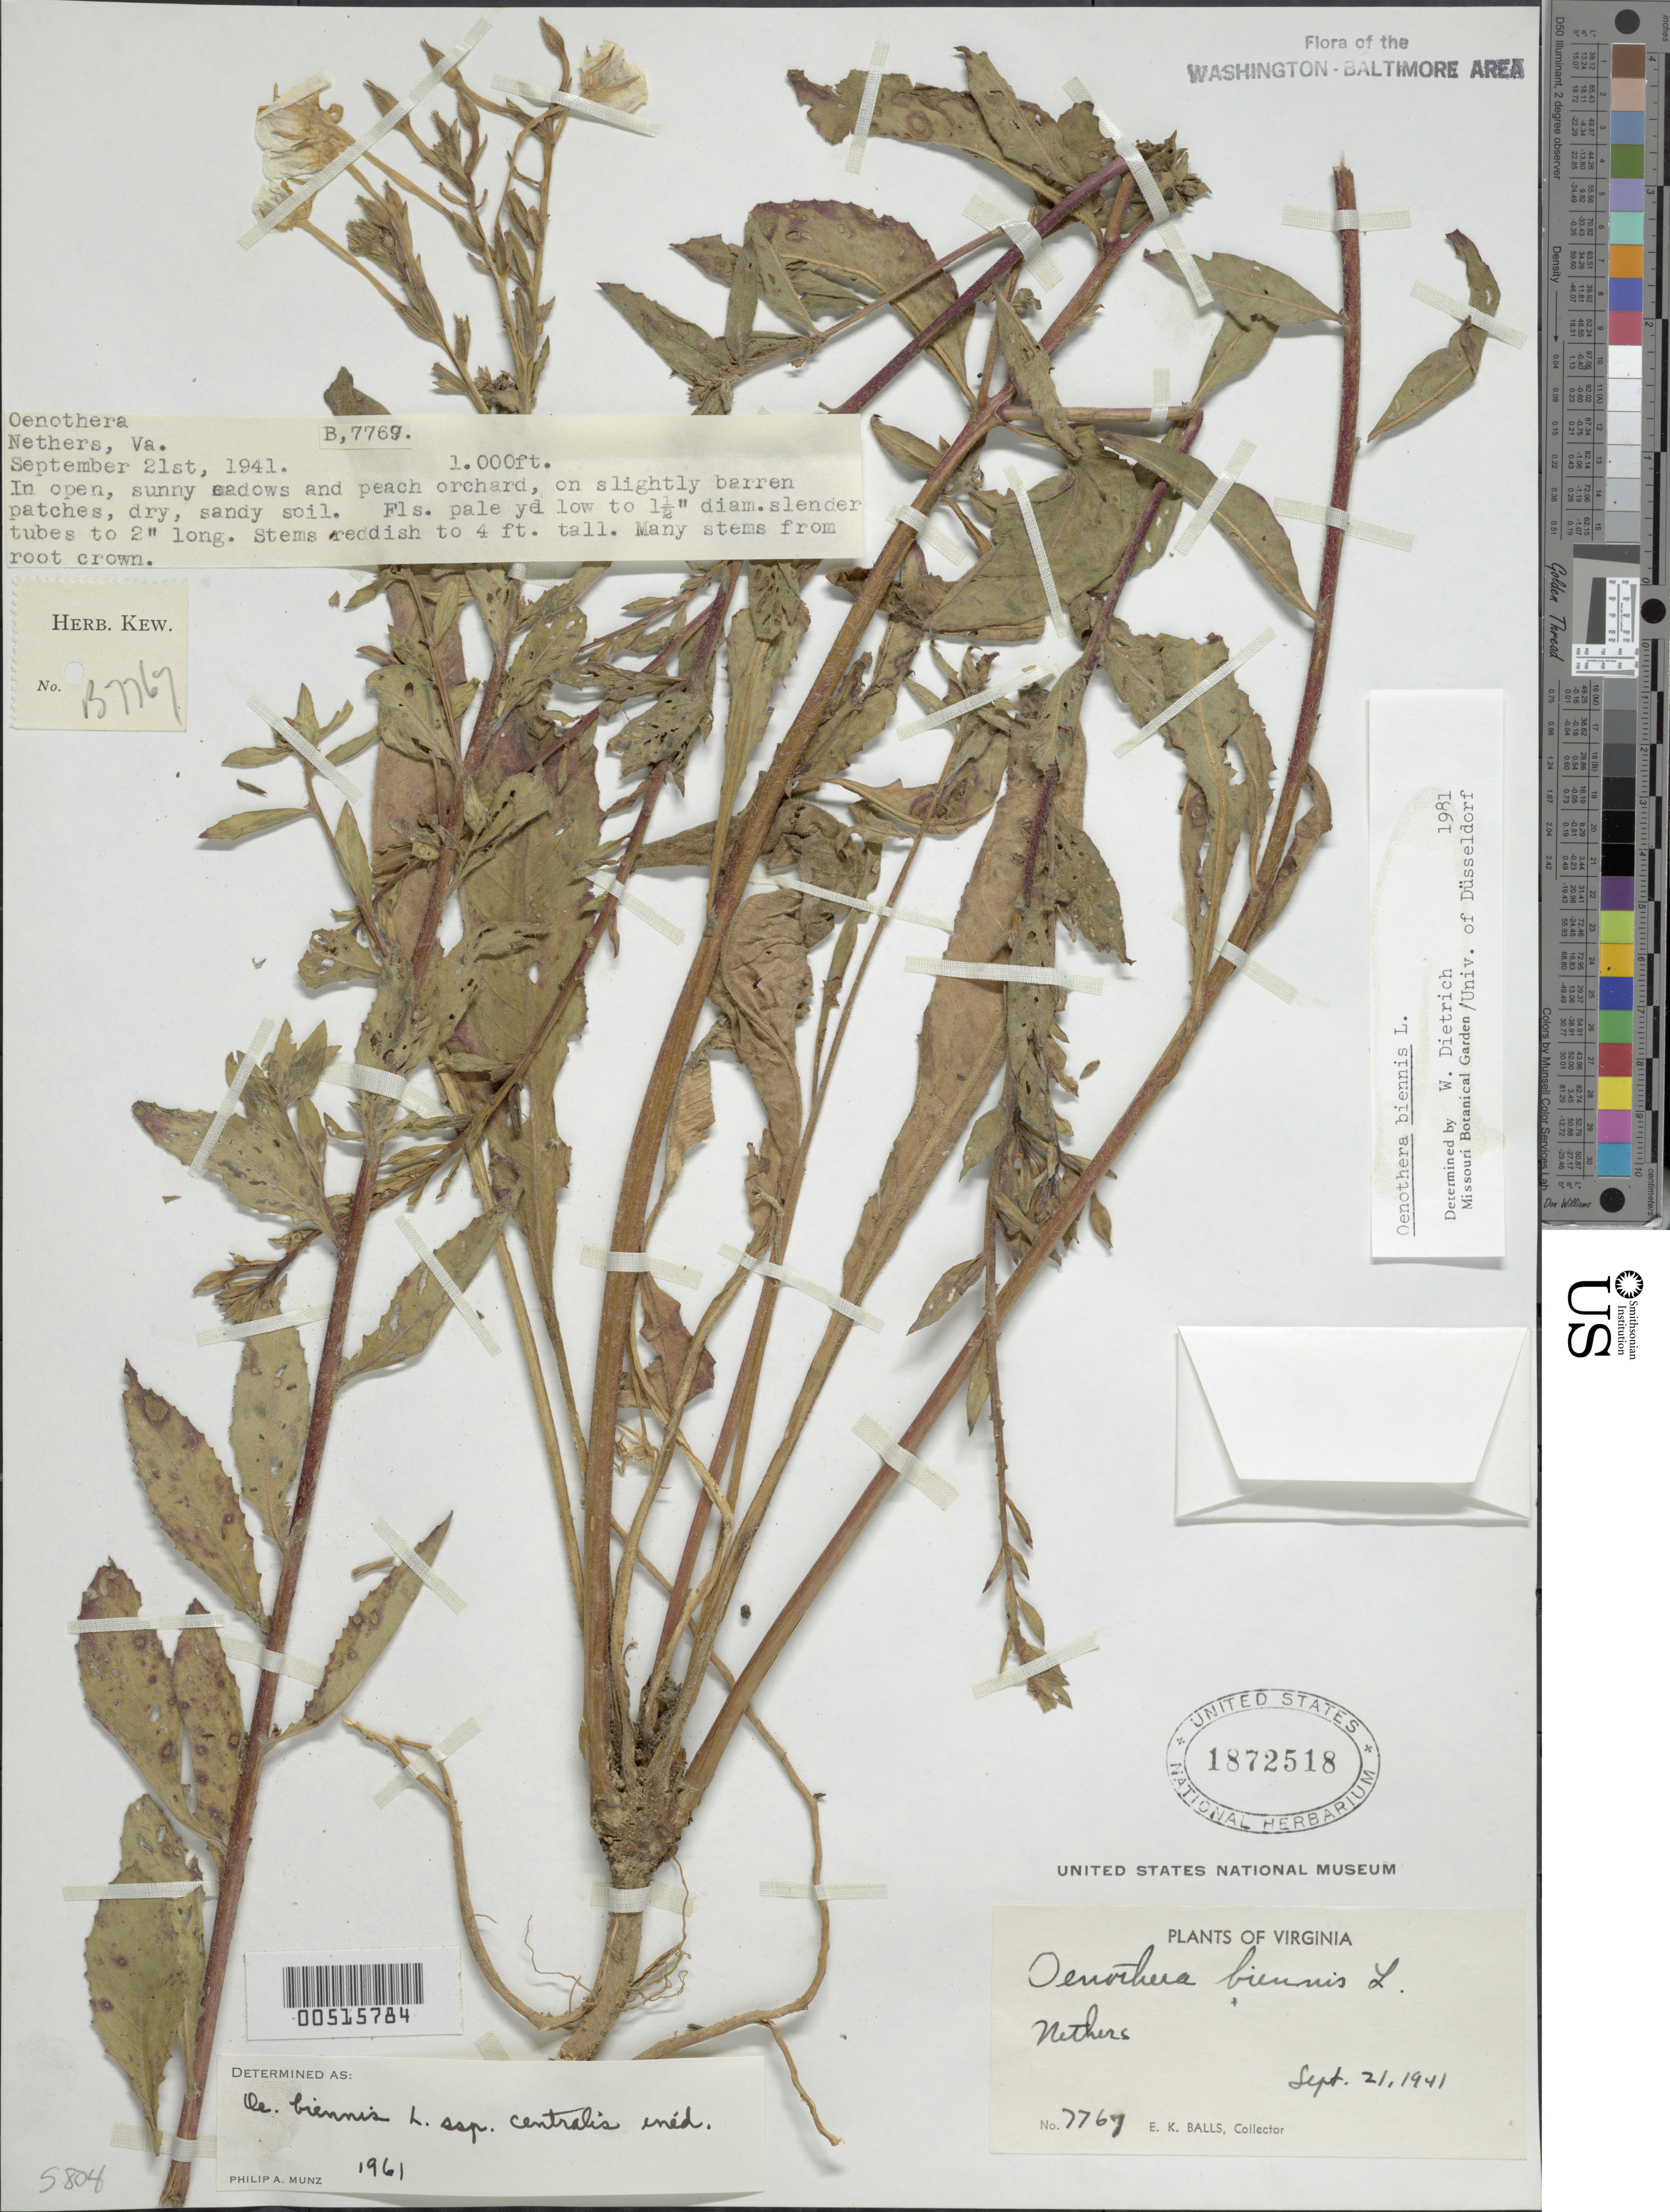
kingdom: Plantae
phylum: Tracheophyta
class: Magnoliopsida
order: Myrtales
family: Onagraceae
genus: Oenothera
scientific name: Oenothera biennis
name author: L.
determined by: Dietrich, W.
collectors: E. K. Balls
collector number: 7767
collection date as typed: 21 Sep 1941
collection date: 1941-09-21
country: United States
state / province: Virginia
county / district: Madison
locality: Nethers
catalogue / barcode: US 1872518